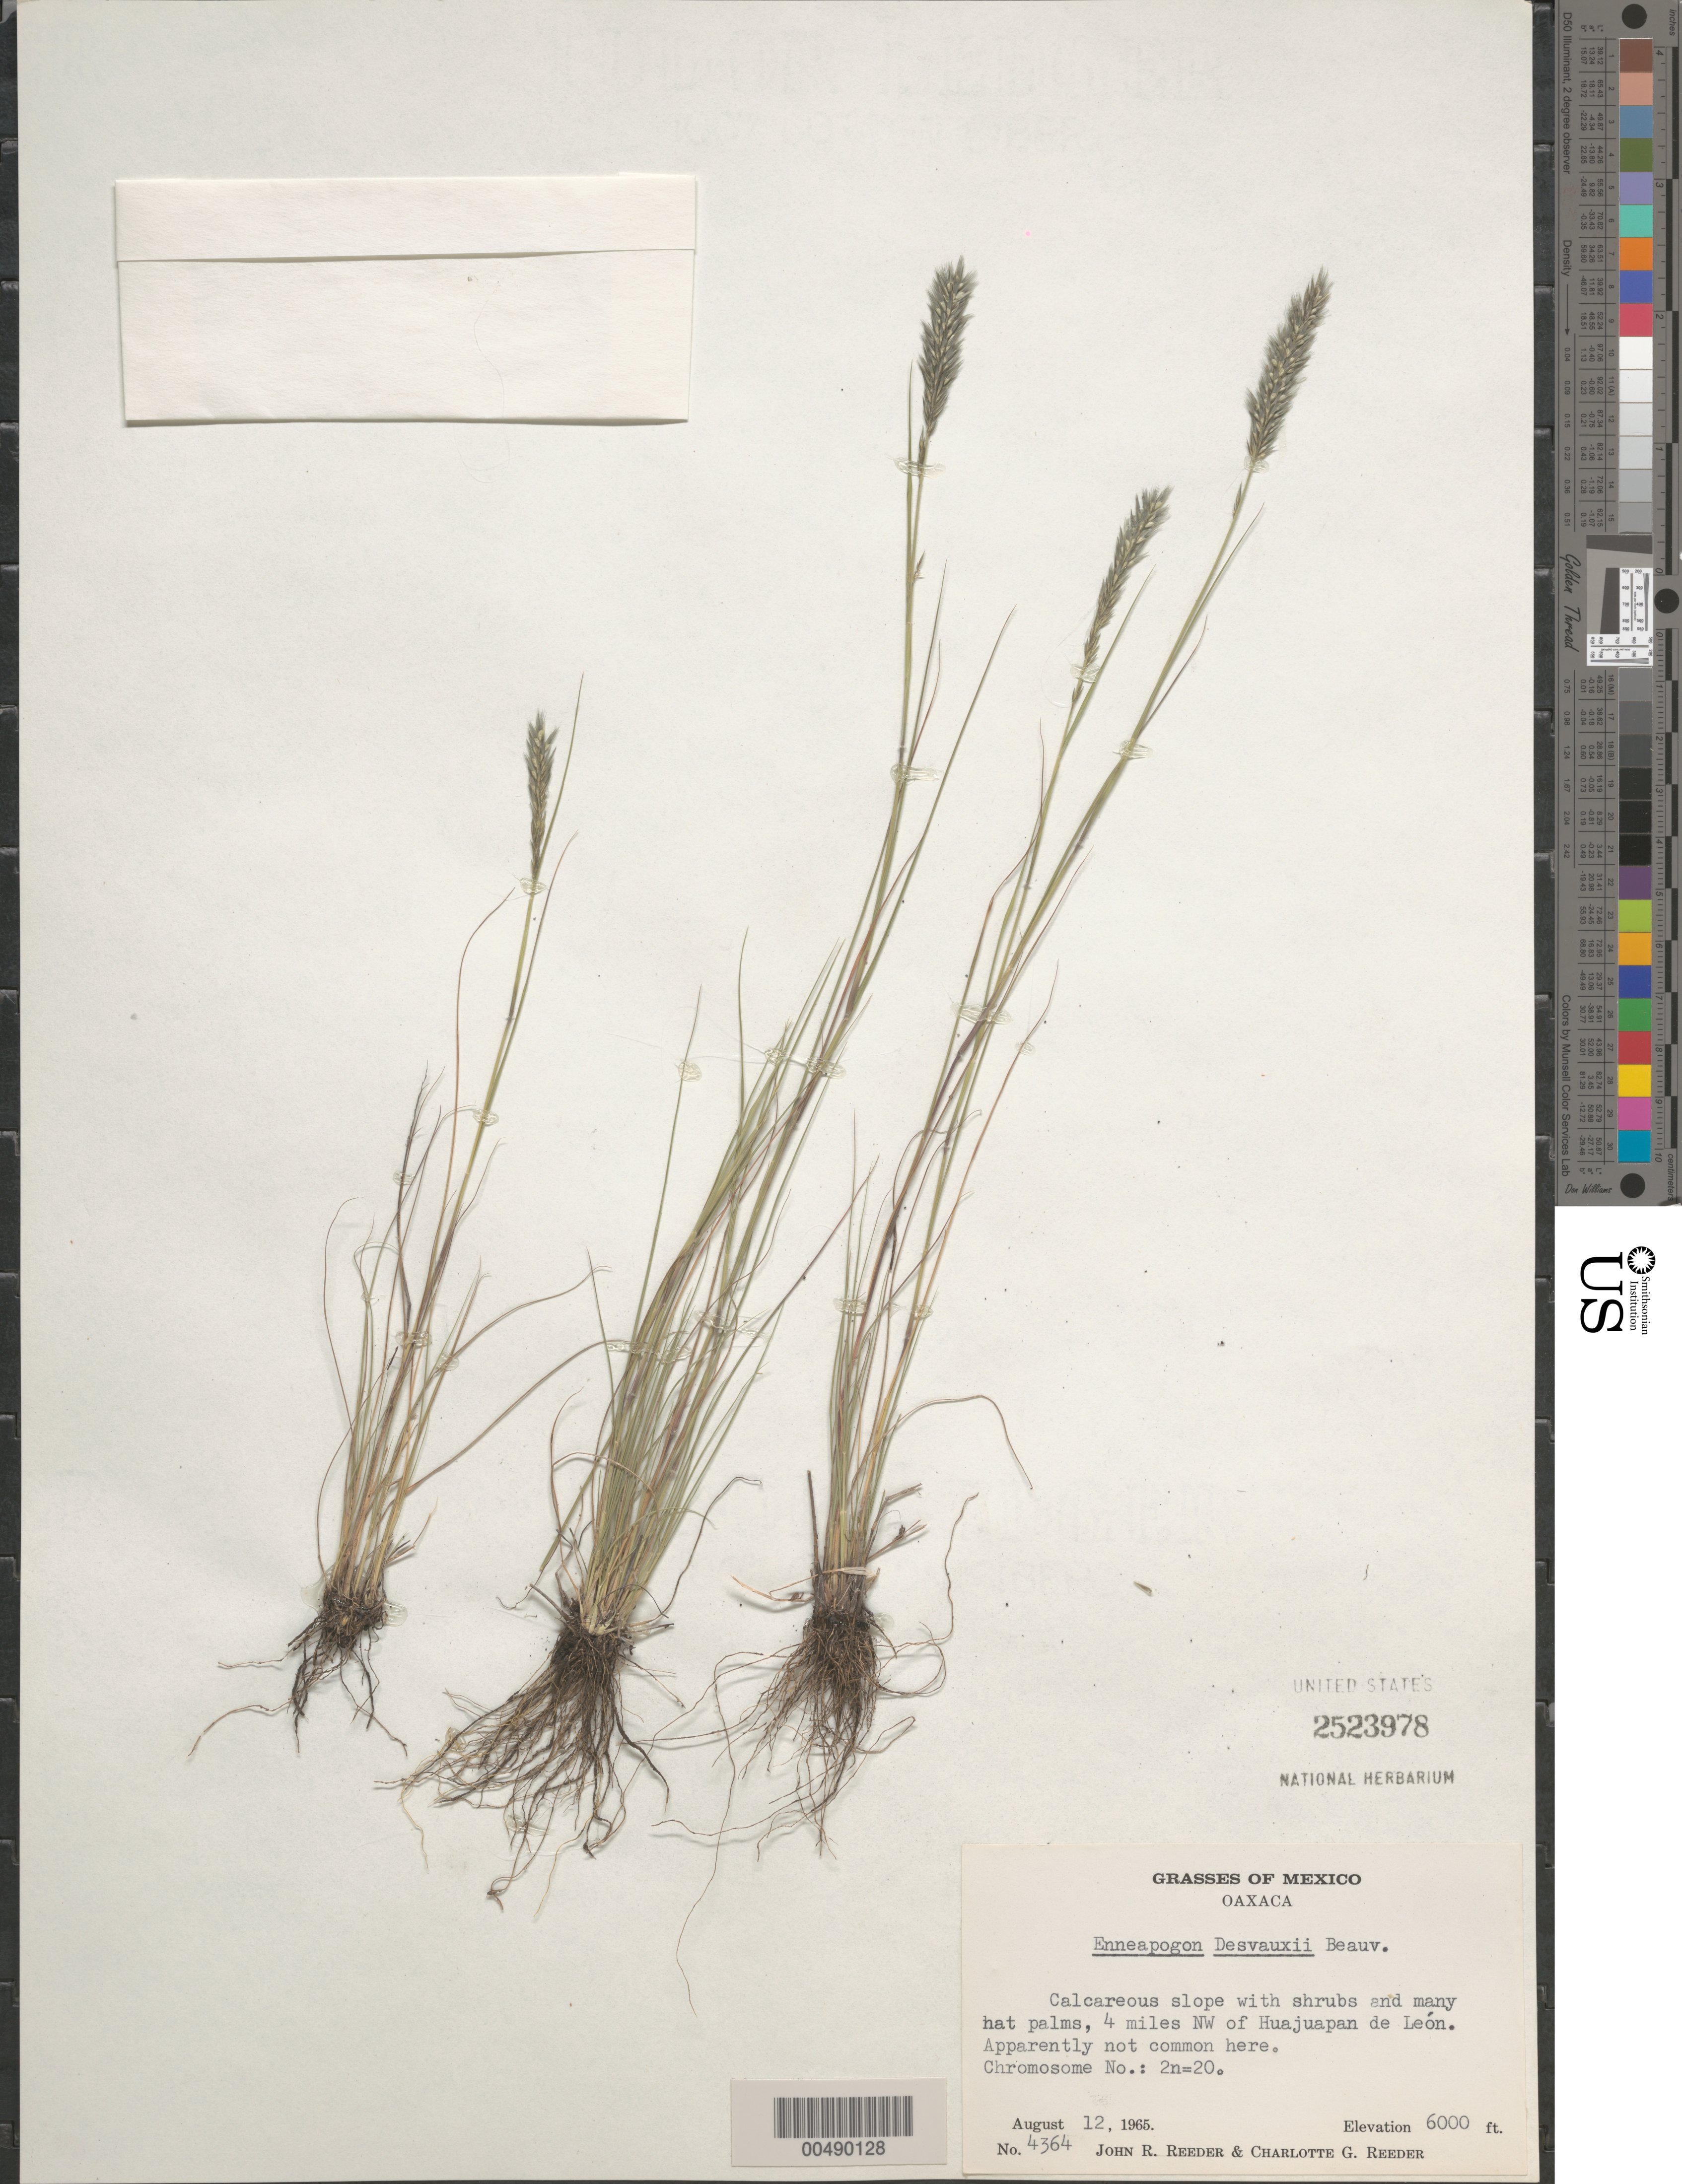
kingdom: Plantae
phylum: Tracheophyta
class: Liliopsida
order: Poales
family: Poaceae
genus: Enneapogon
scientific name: Enneapogon desvauxii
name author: P. Beauv.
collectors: J. R. Reeder & C. G. Reeder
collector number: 4364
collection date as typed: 12 Aug 1965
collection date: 1965-08-12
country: Mexico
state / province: Oaxaca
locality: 4 mi NW of Huajuapan de León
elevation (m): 1829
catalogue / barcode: US 2523978